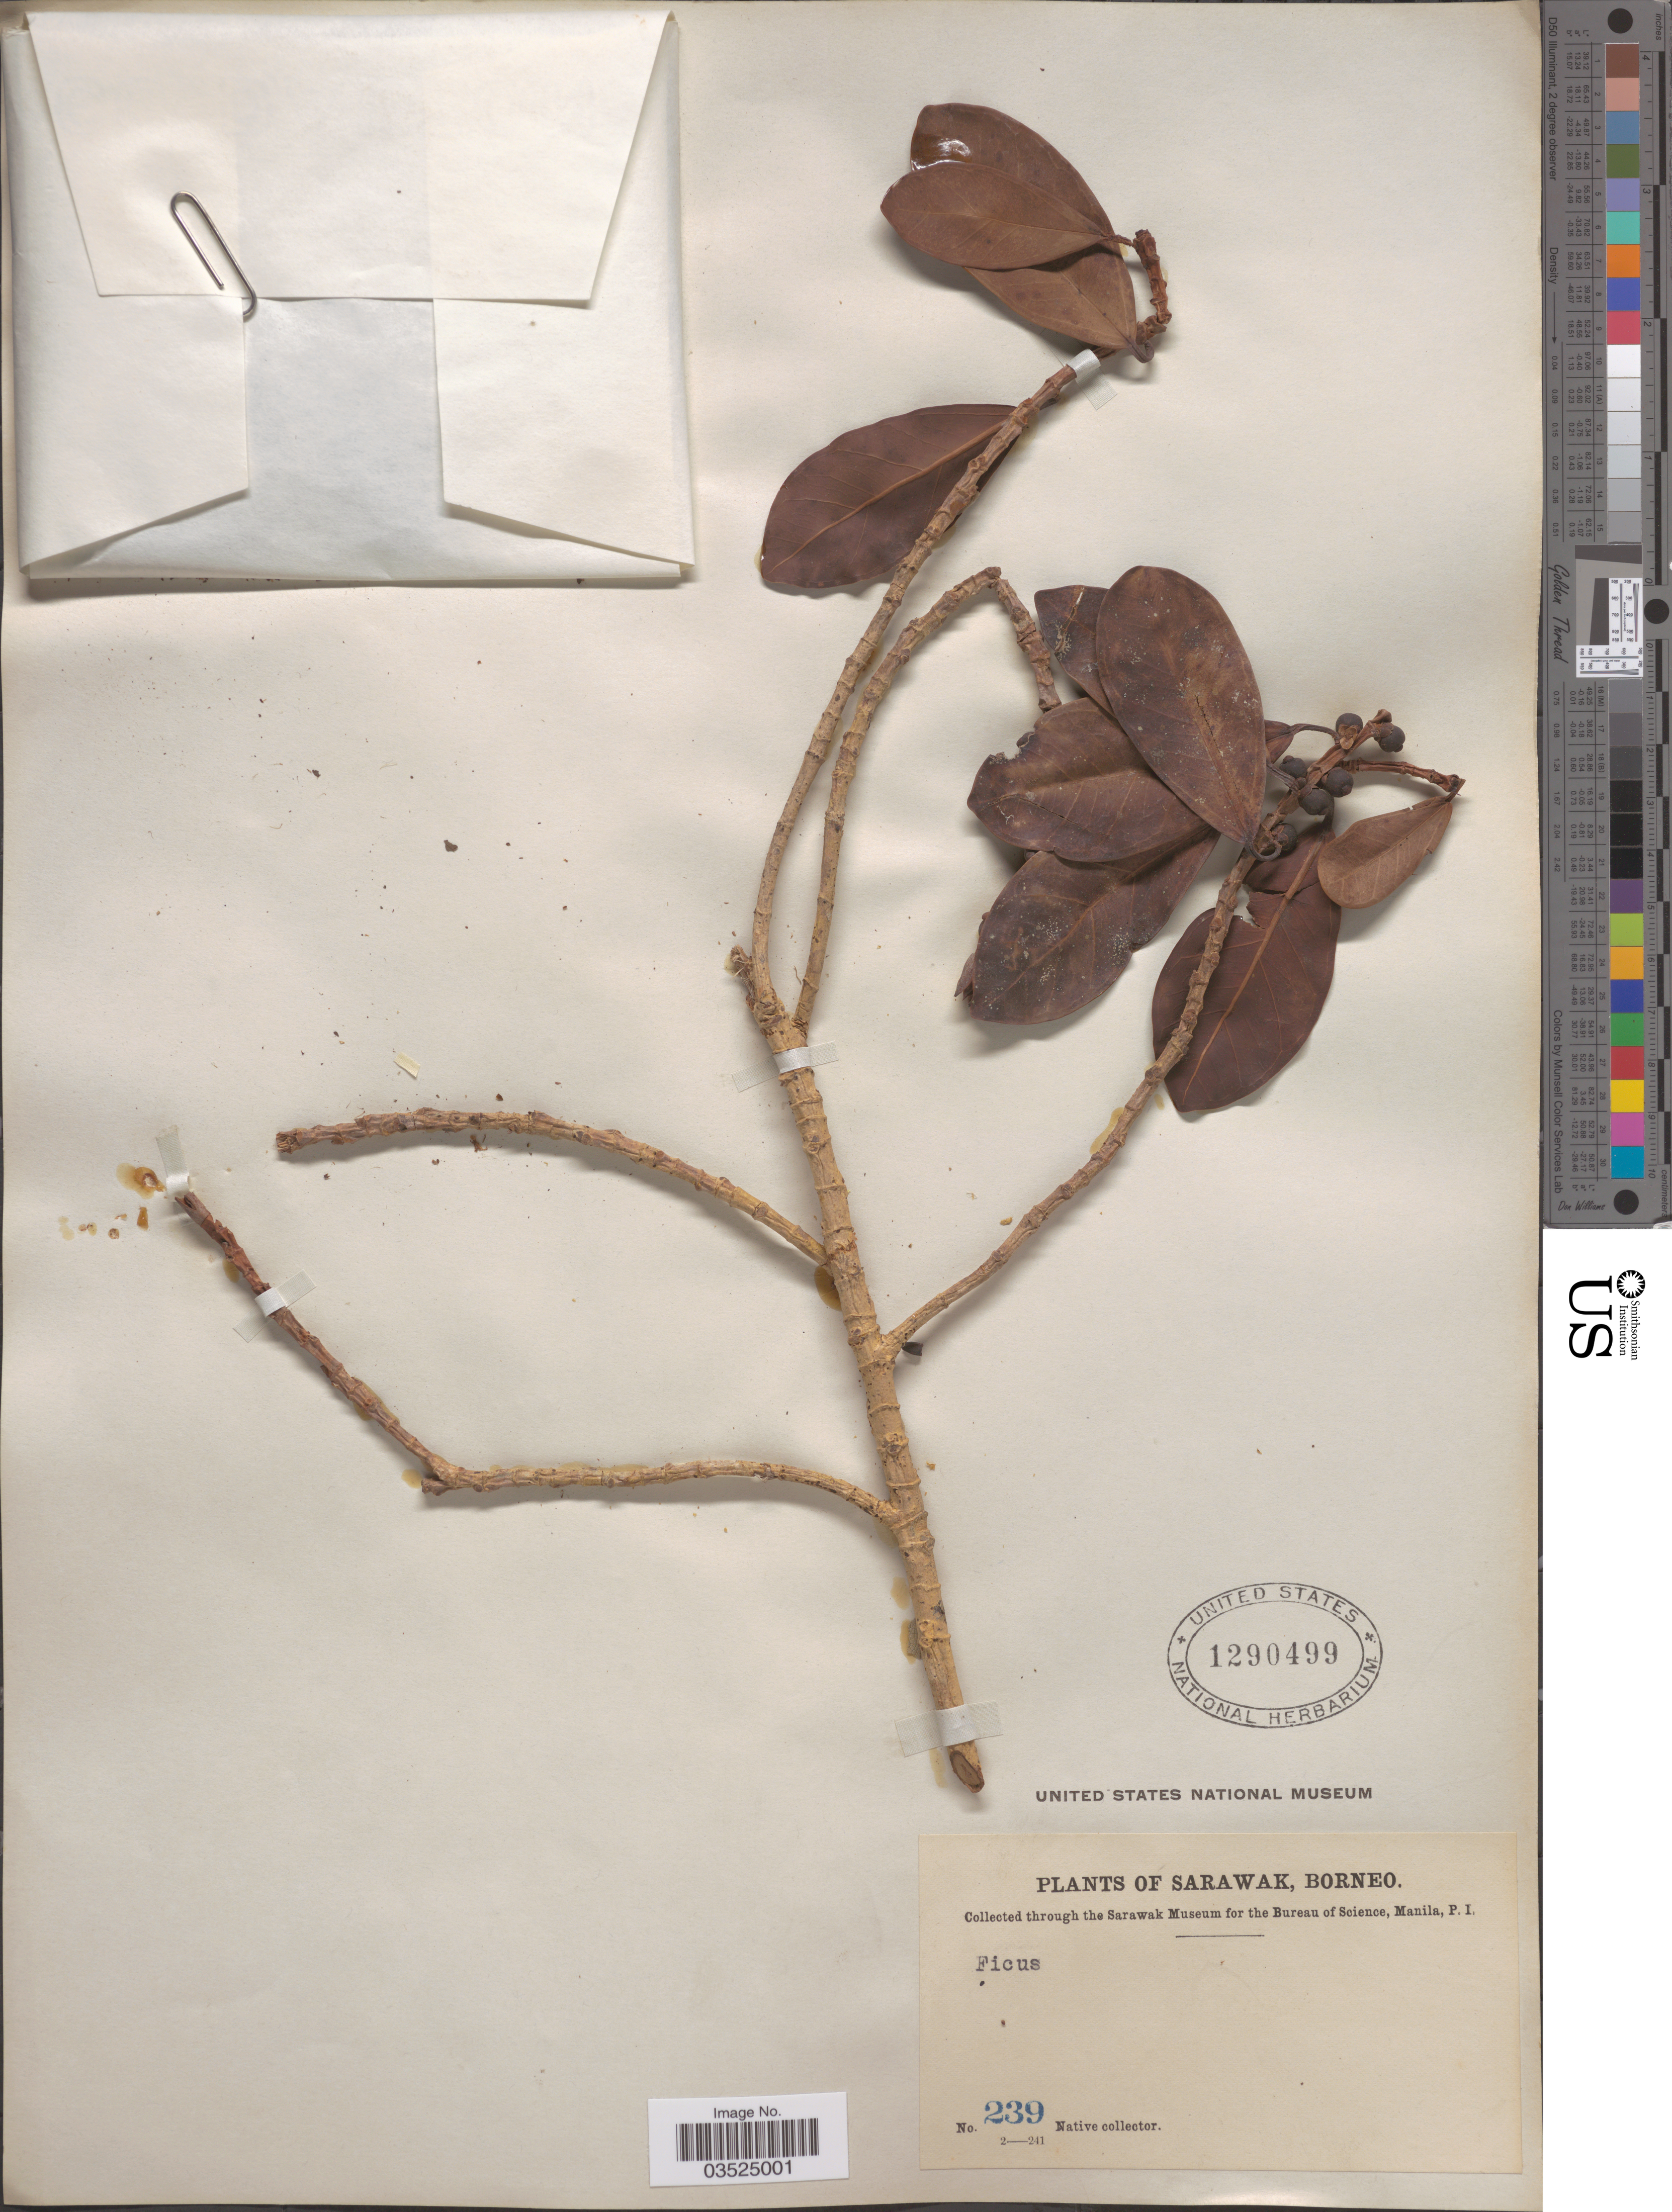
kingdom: Plantae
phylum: Tracheophyta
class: Magnoliopsida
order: Rosales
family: Moraceae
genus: Ficus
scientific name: Ficus sp.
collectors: Native collector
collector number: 239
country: Malaysia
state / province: Sarawak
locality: Borneo.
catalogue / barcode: US 1290499